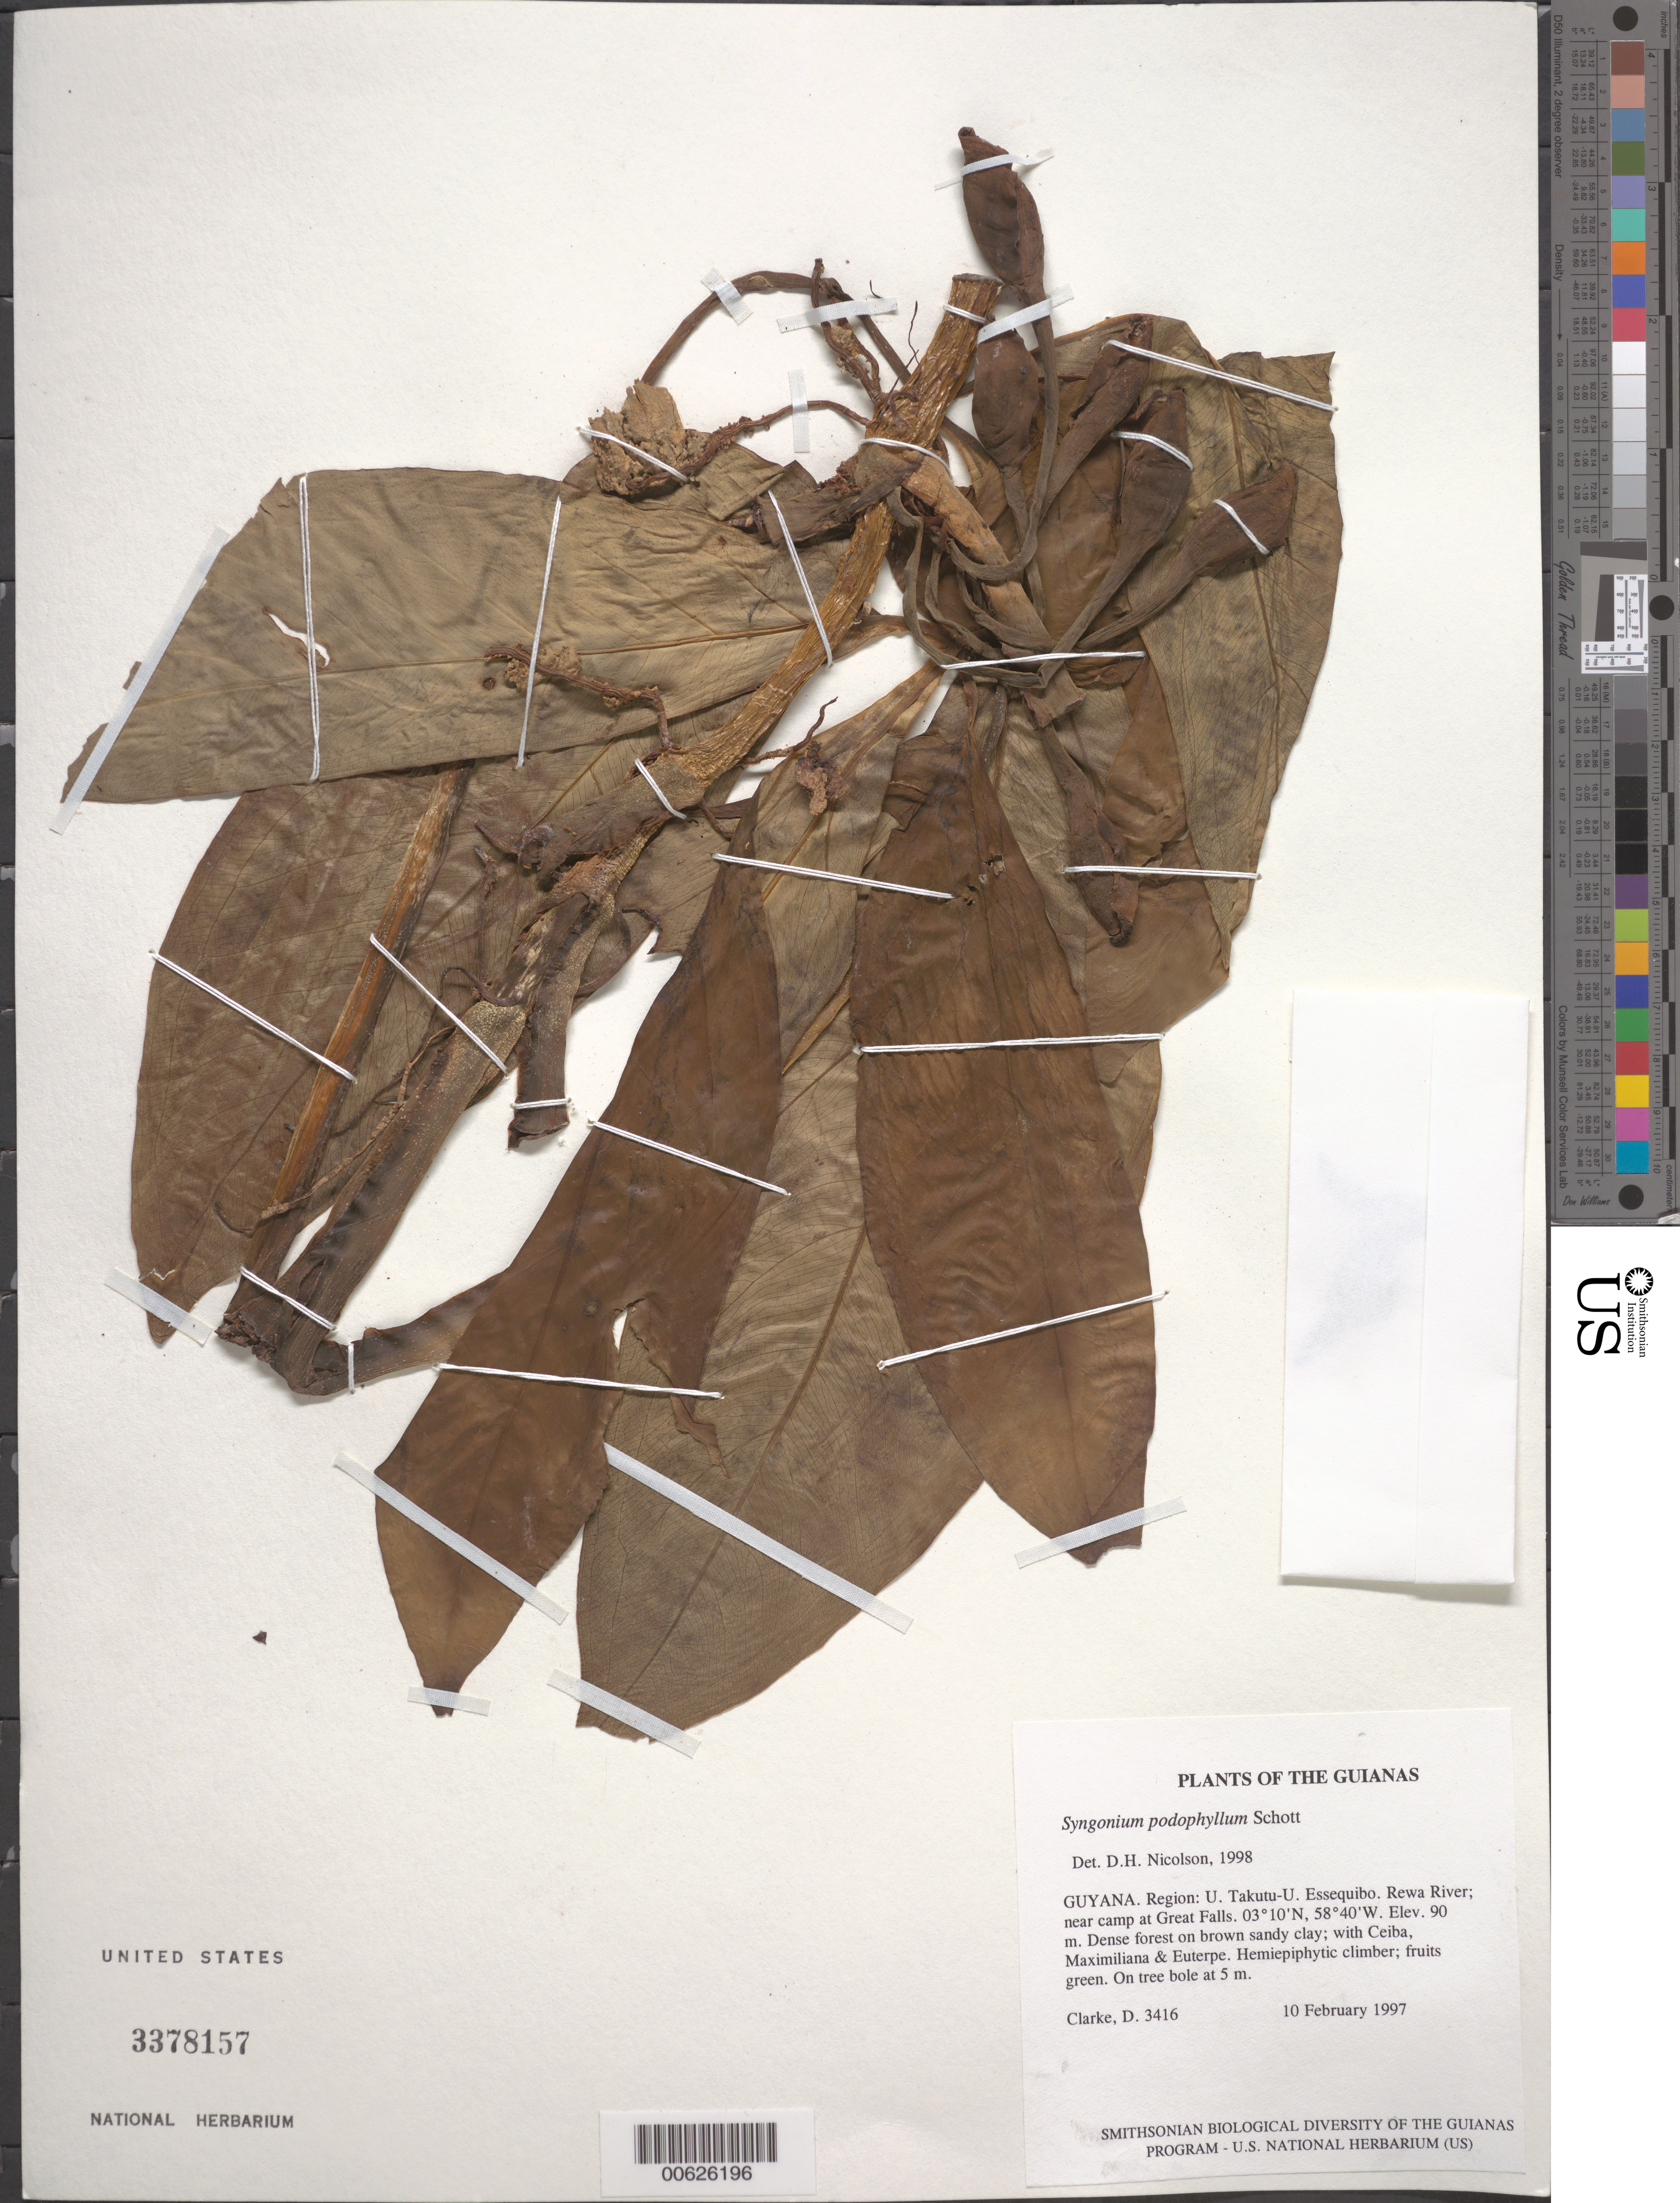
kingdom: Plantae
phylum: Tracheophyta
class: Liliopsida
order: Alismatales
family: Araceae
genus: Syngonium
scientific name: Syngonium podophyllum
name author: Schott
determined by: Nicolson, Dan H.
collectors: H. D. Clarke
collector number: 3416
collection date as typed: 10 February 1997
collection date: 1997-02-10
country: Guyana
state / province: U. Takutu-U. Essequibo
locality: Rewa River; near camp at Great Falls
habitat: Dense forest on brown sandy clay; with Ceiba, Maximiliana & Euterpe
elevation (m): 90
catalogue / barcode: US 3378157